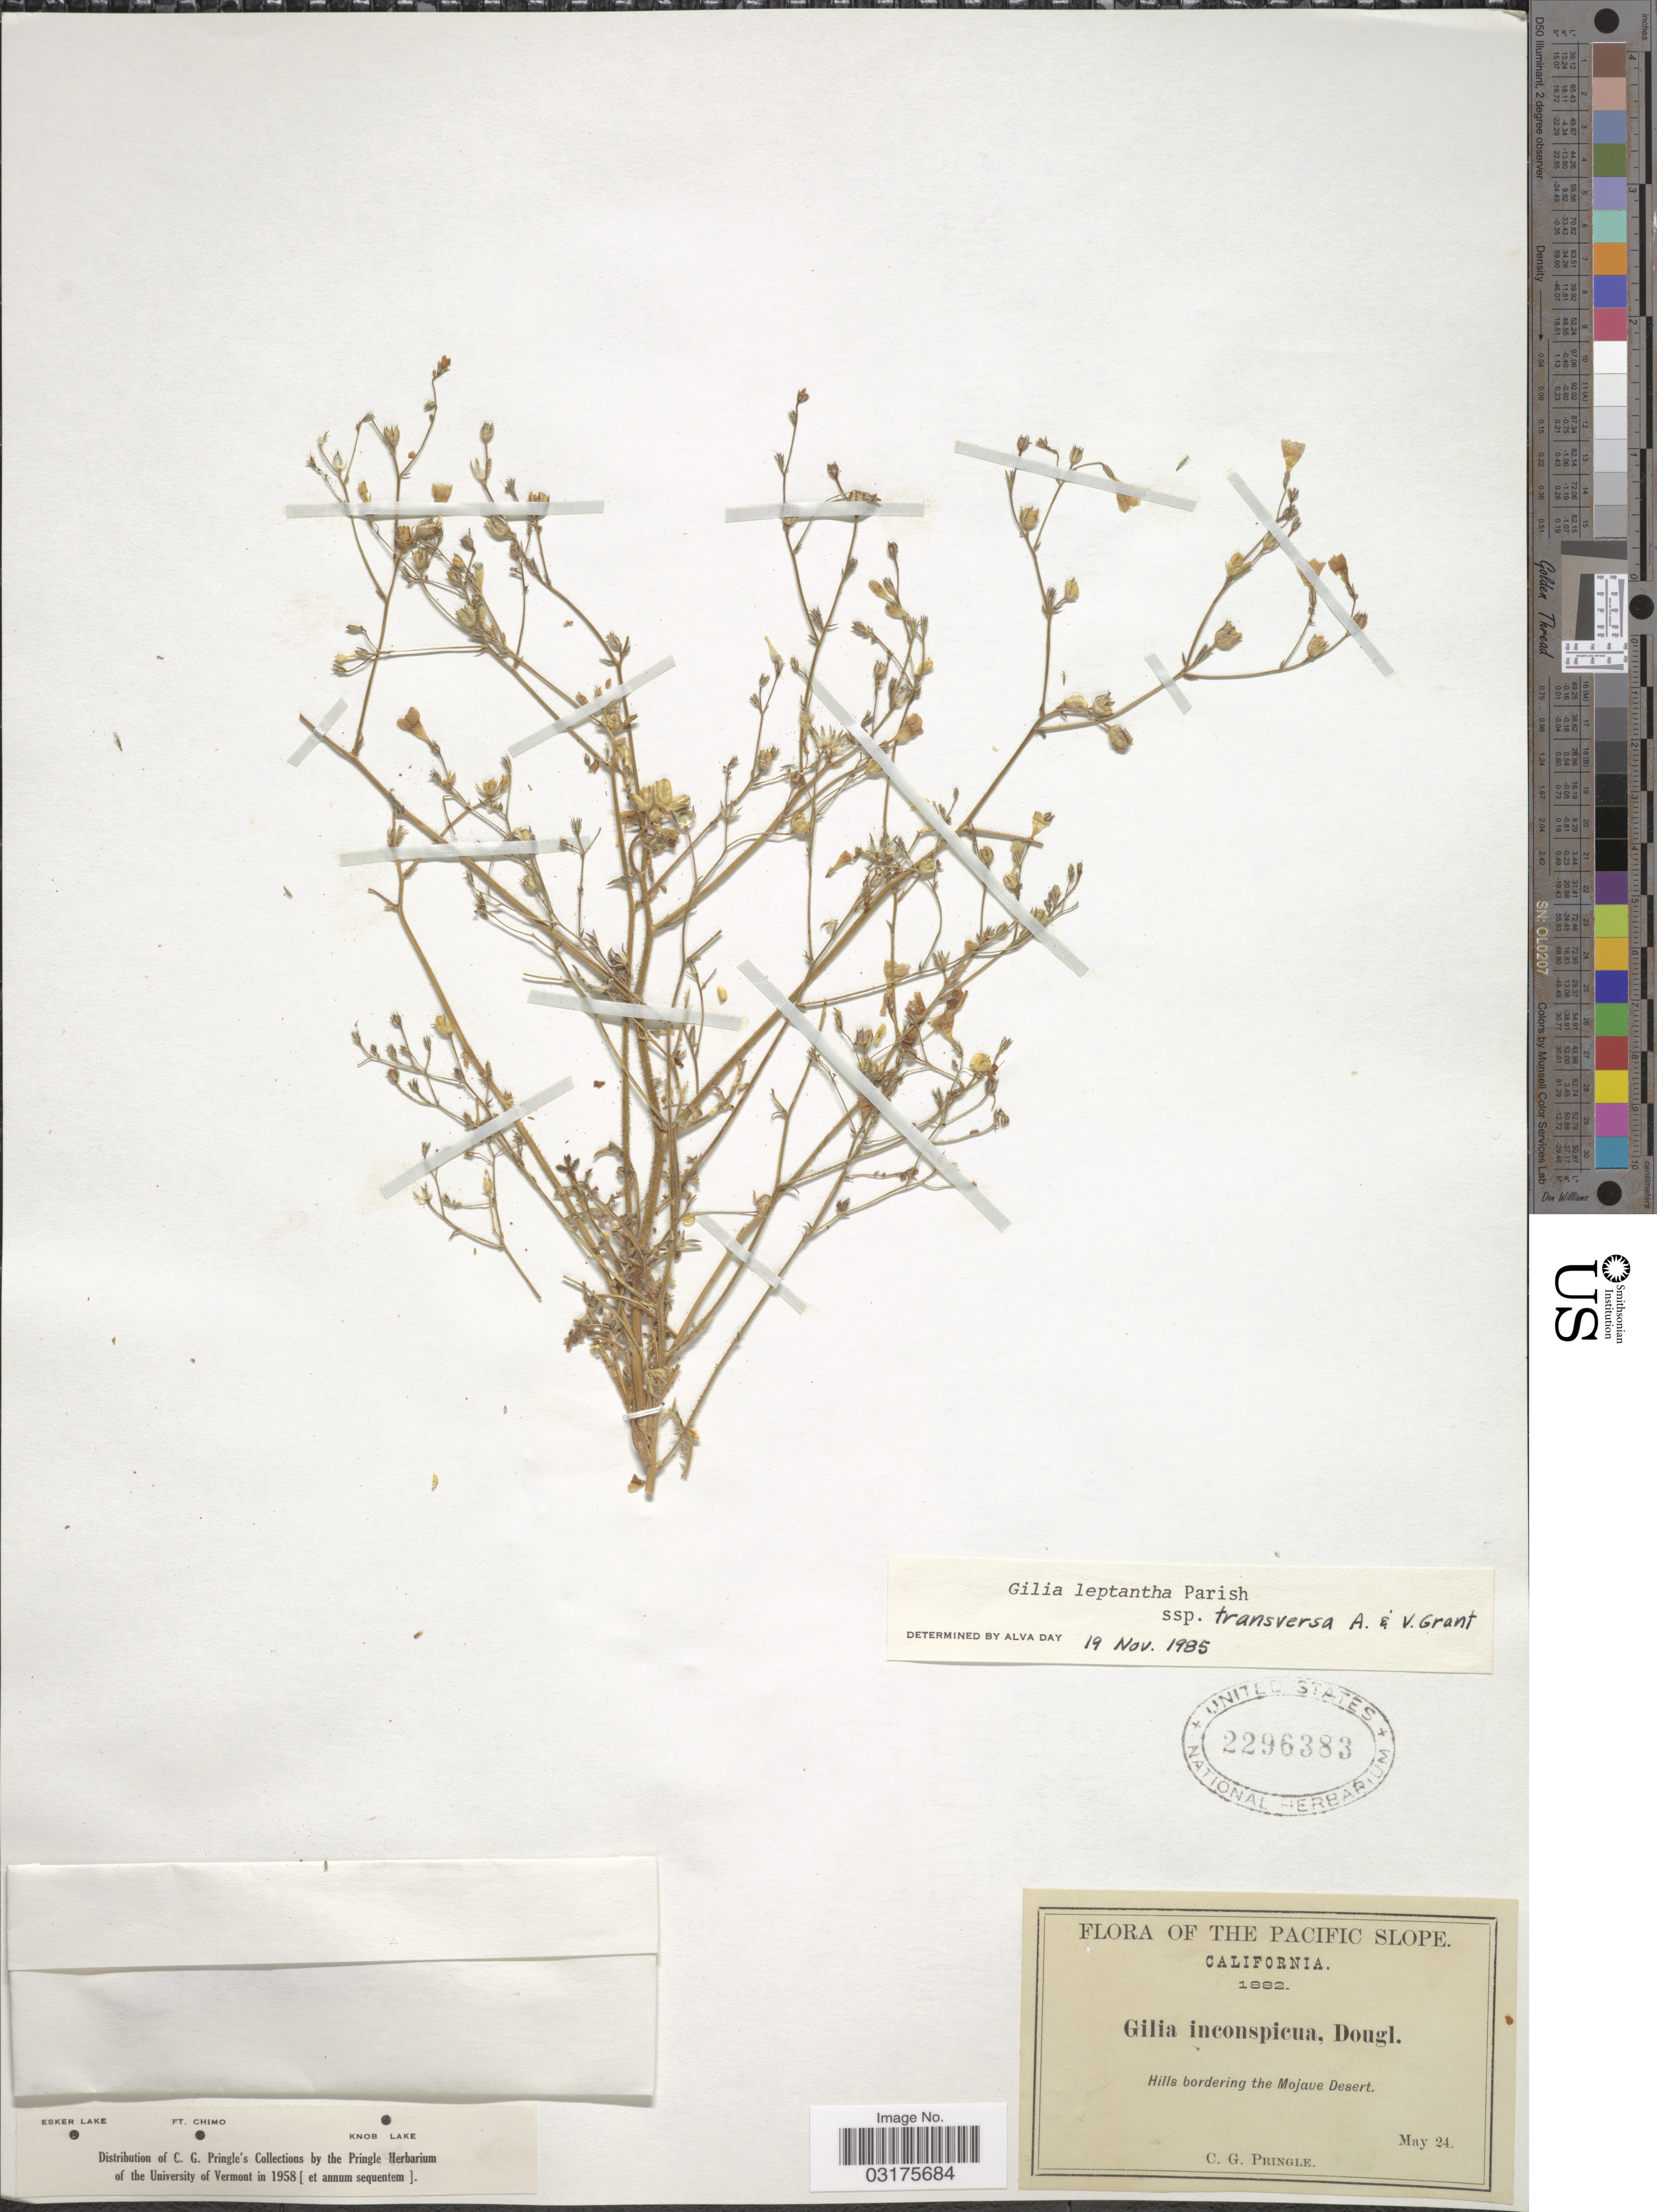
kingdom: Plantae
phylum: Tracheophyta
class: Magnoliopsida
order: Ericales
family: Polemoniaceae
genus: Gilia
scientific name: Gilia leptantha subsp. transversa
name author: A.D. Grant & V.E. Grant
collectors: C. G. Pringle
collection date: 1882-05-24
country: United States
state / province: California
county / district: San Bernardino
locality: The Pacific Slope. Hills bordering the Mojave Desert.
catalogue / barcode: US 2296383